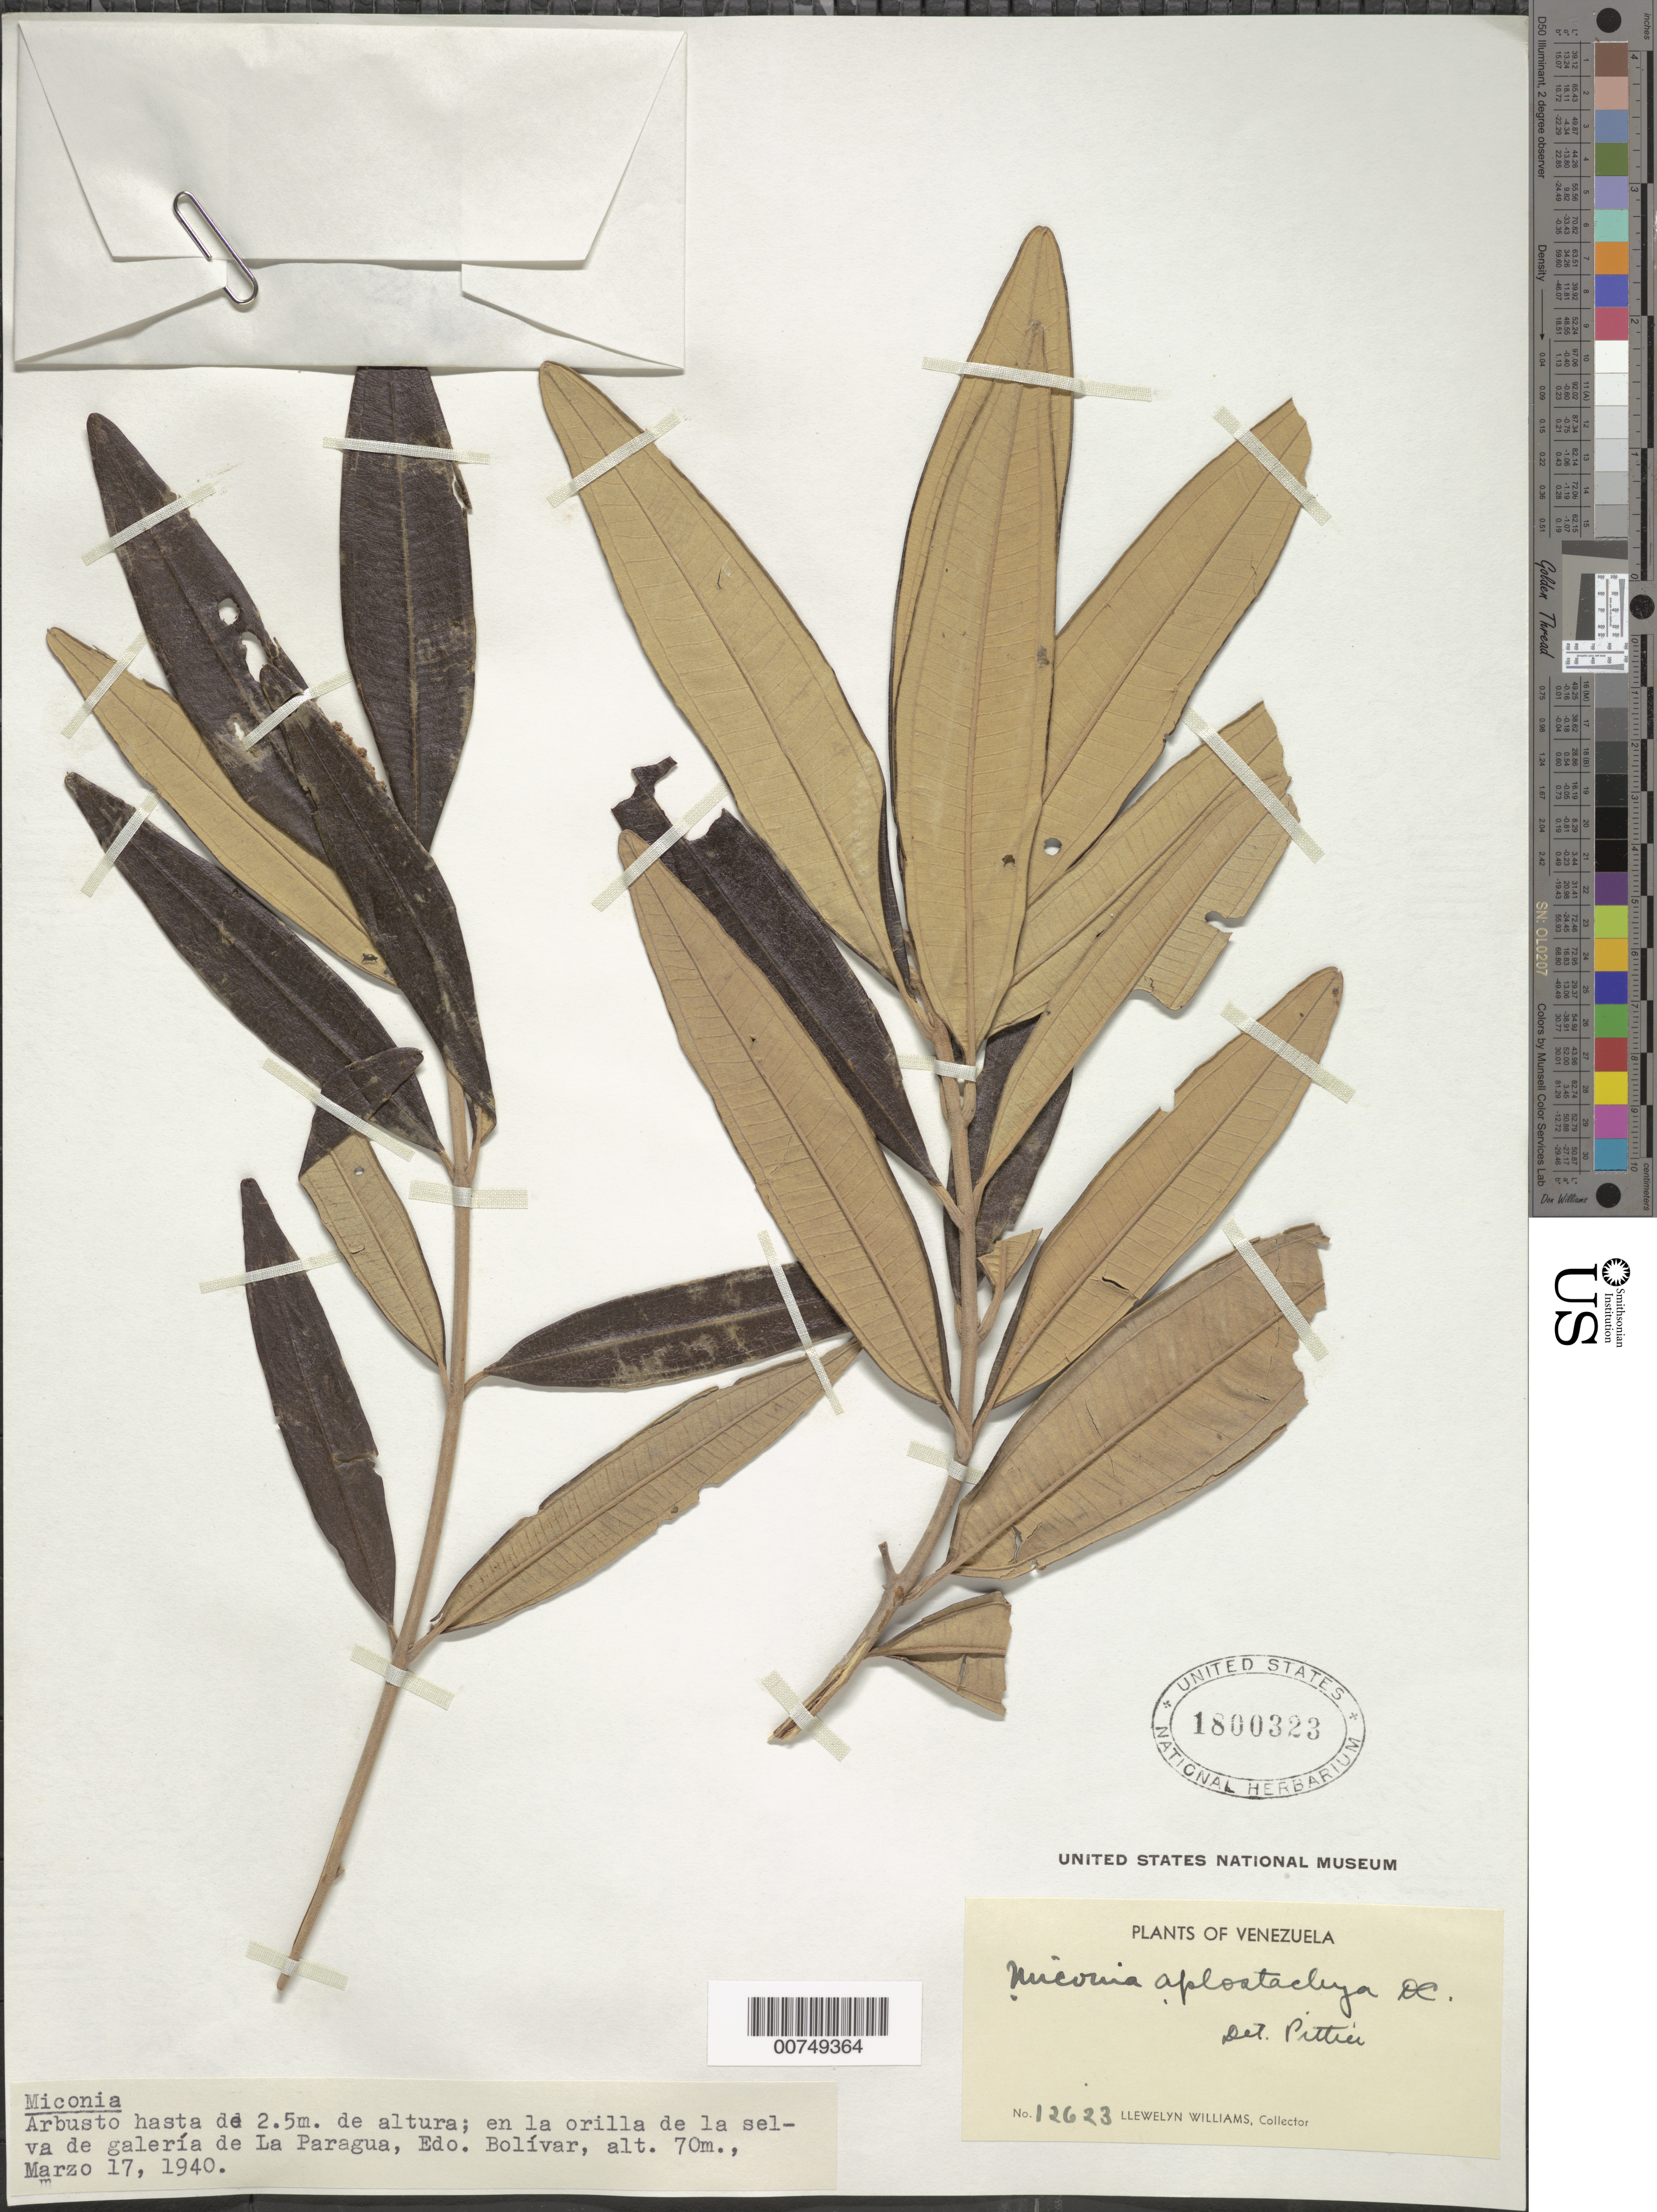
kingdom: Plantae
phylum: Tracheophyta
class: Magnoliopsida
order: Myrtales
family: Melastomataceae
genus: Miconia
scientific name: Miconia aplostachya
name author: (Bonpl.) DC.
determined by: Pittier, Henri F.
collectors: Ll. Williams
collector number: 12623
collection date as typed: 17-Mar-40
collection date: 1940-03-17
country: Venezuela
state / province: Bolívar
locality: La Paragua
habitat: Orilla de la selva de galeria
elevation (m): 70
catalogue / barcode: US 1800323